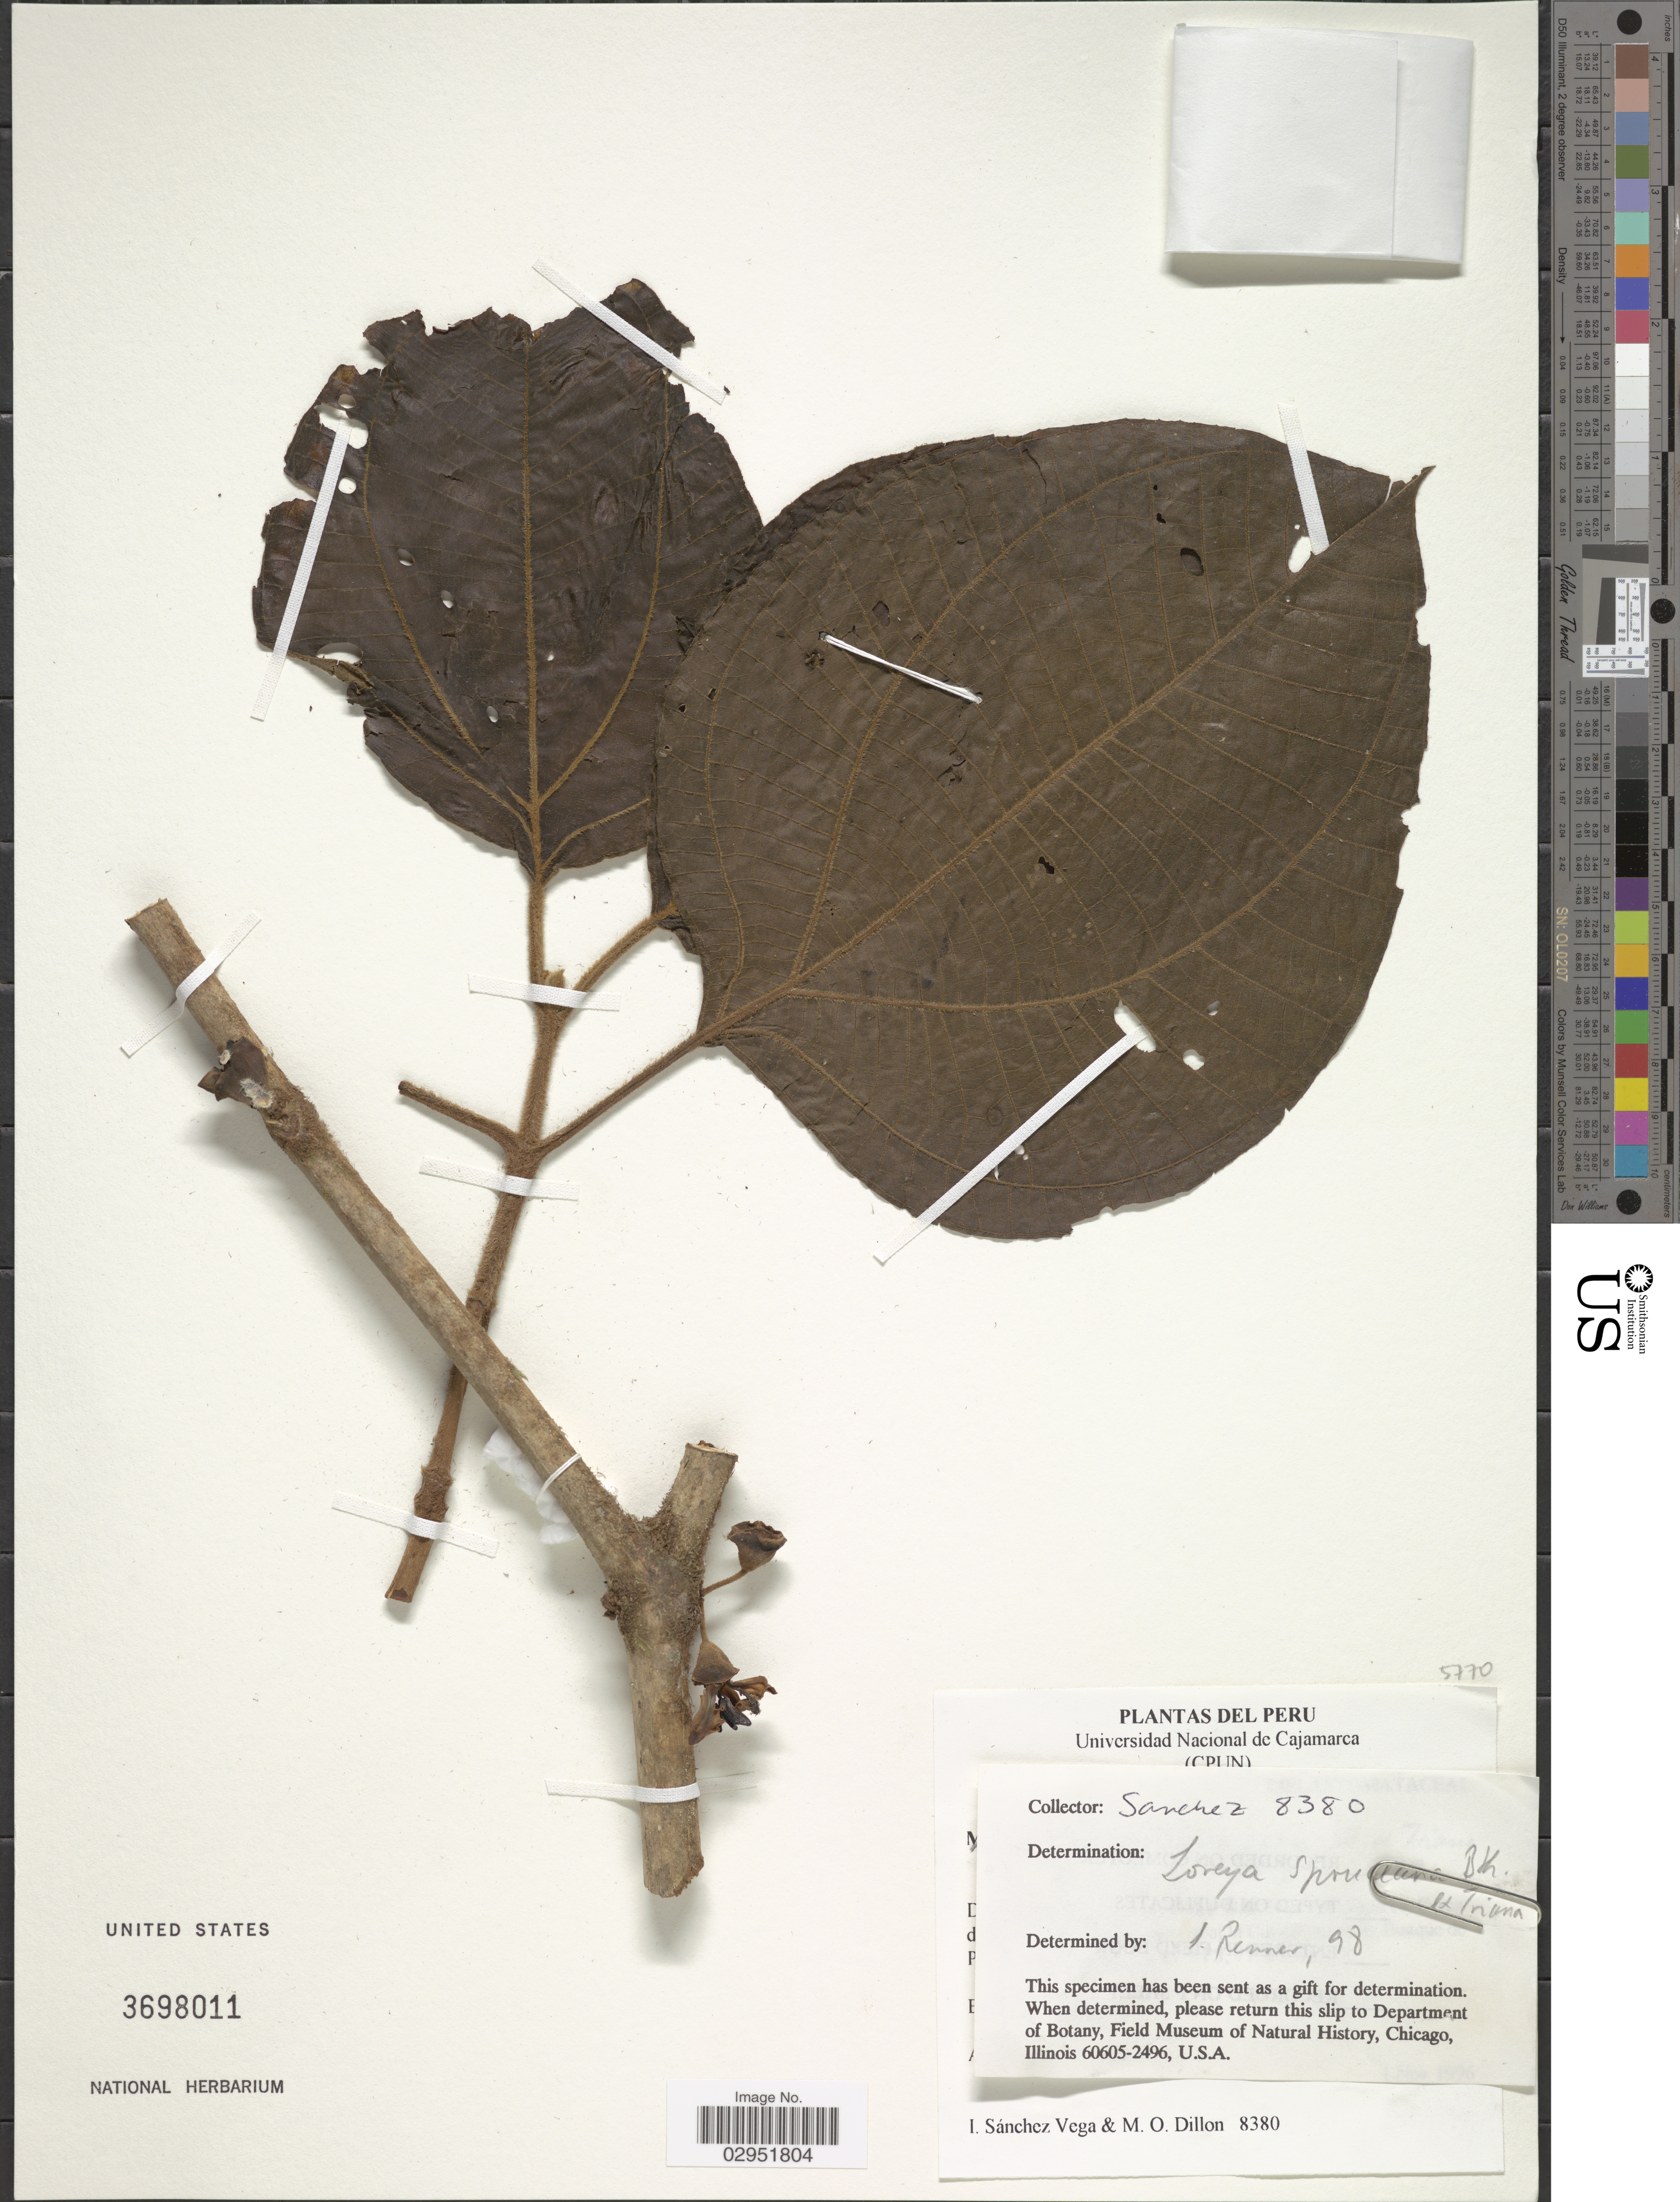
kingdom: Plantae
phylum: Tracheophyta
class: Magnoliopsida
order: Myrtales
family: Melastomataceae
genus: Bellucia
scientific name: Bellucia spruceana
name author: (Triana) J.F. Macbr.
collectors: I. Sánchez Vega & M. O. Dillon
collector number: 8380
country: Peru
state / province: San Martín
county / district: Rioja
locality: Dist. Nuevo Cajamarca. Cerca del Poblado Palestina, camino al la Cueva Palestina.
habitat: Bosque de Proteccion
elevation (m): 800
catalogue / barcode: US 3698011